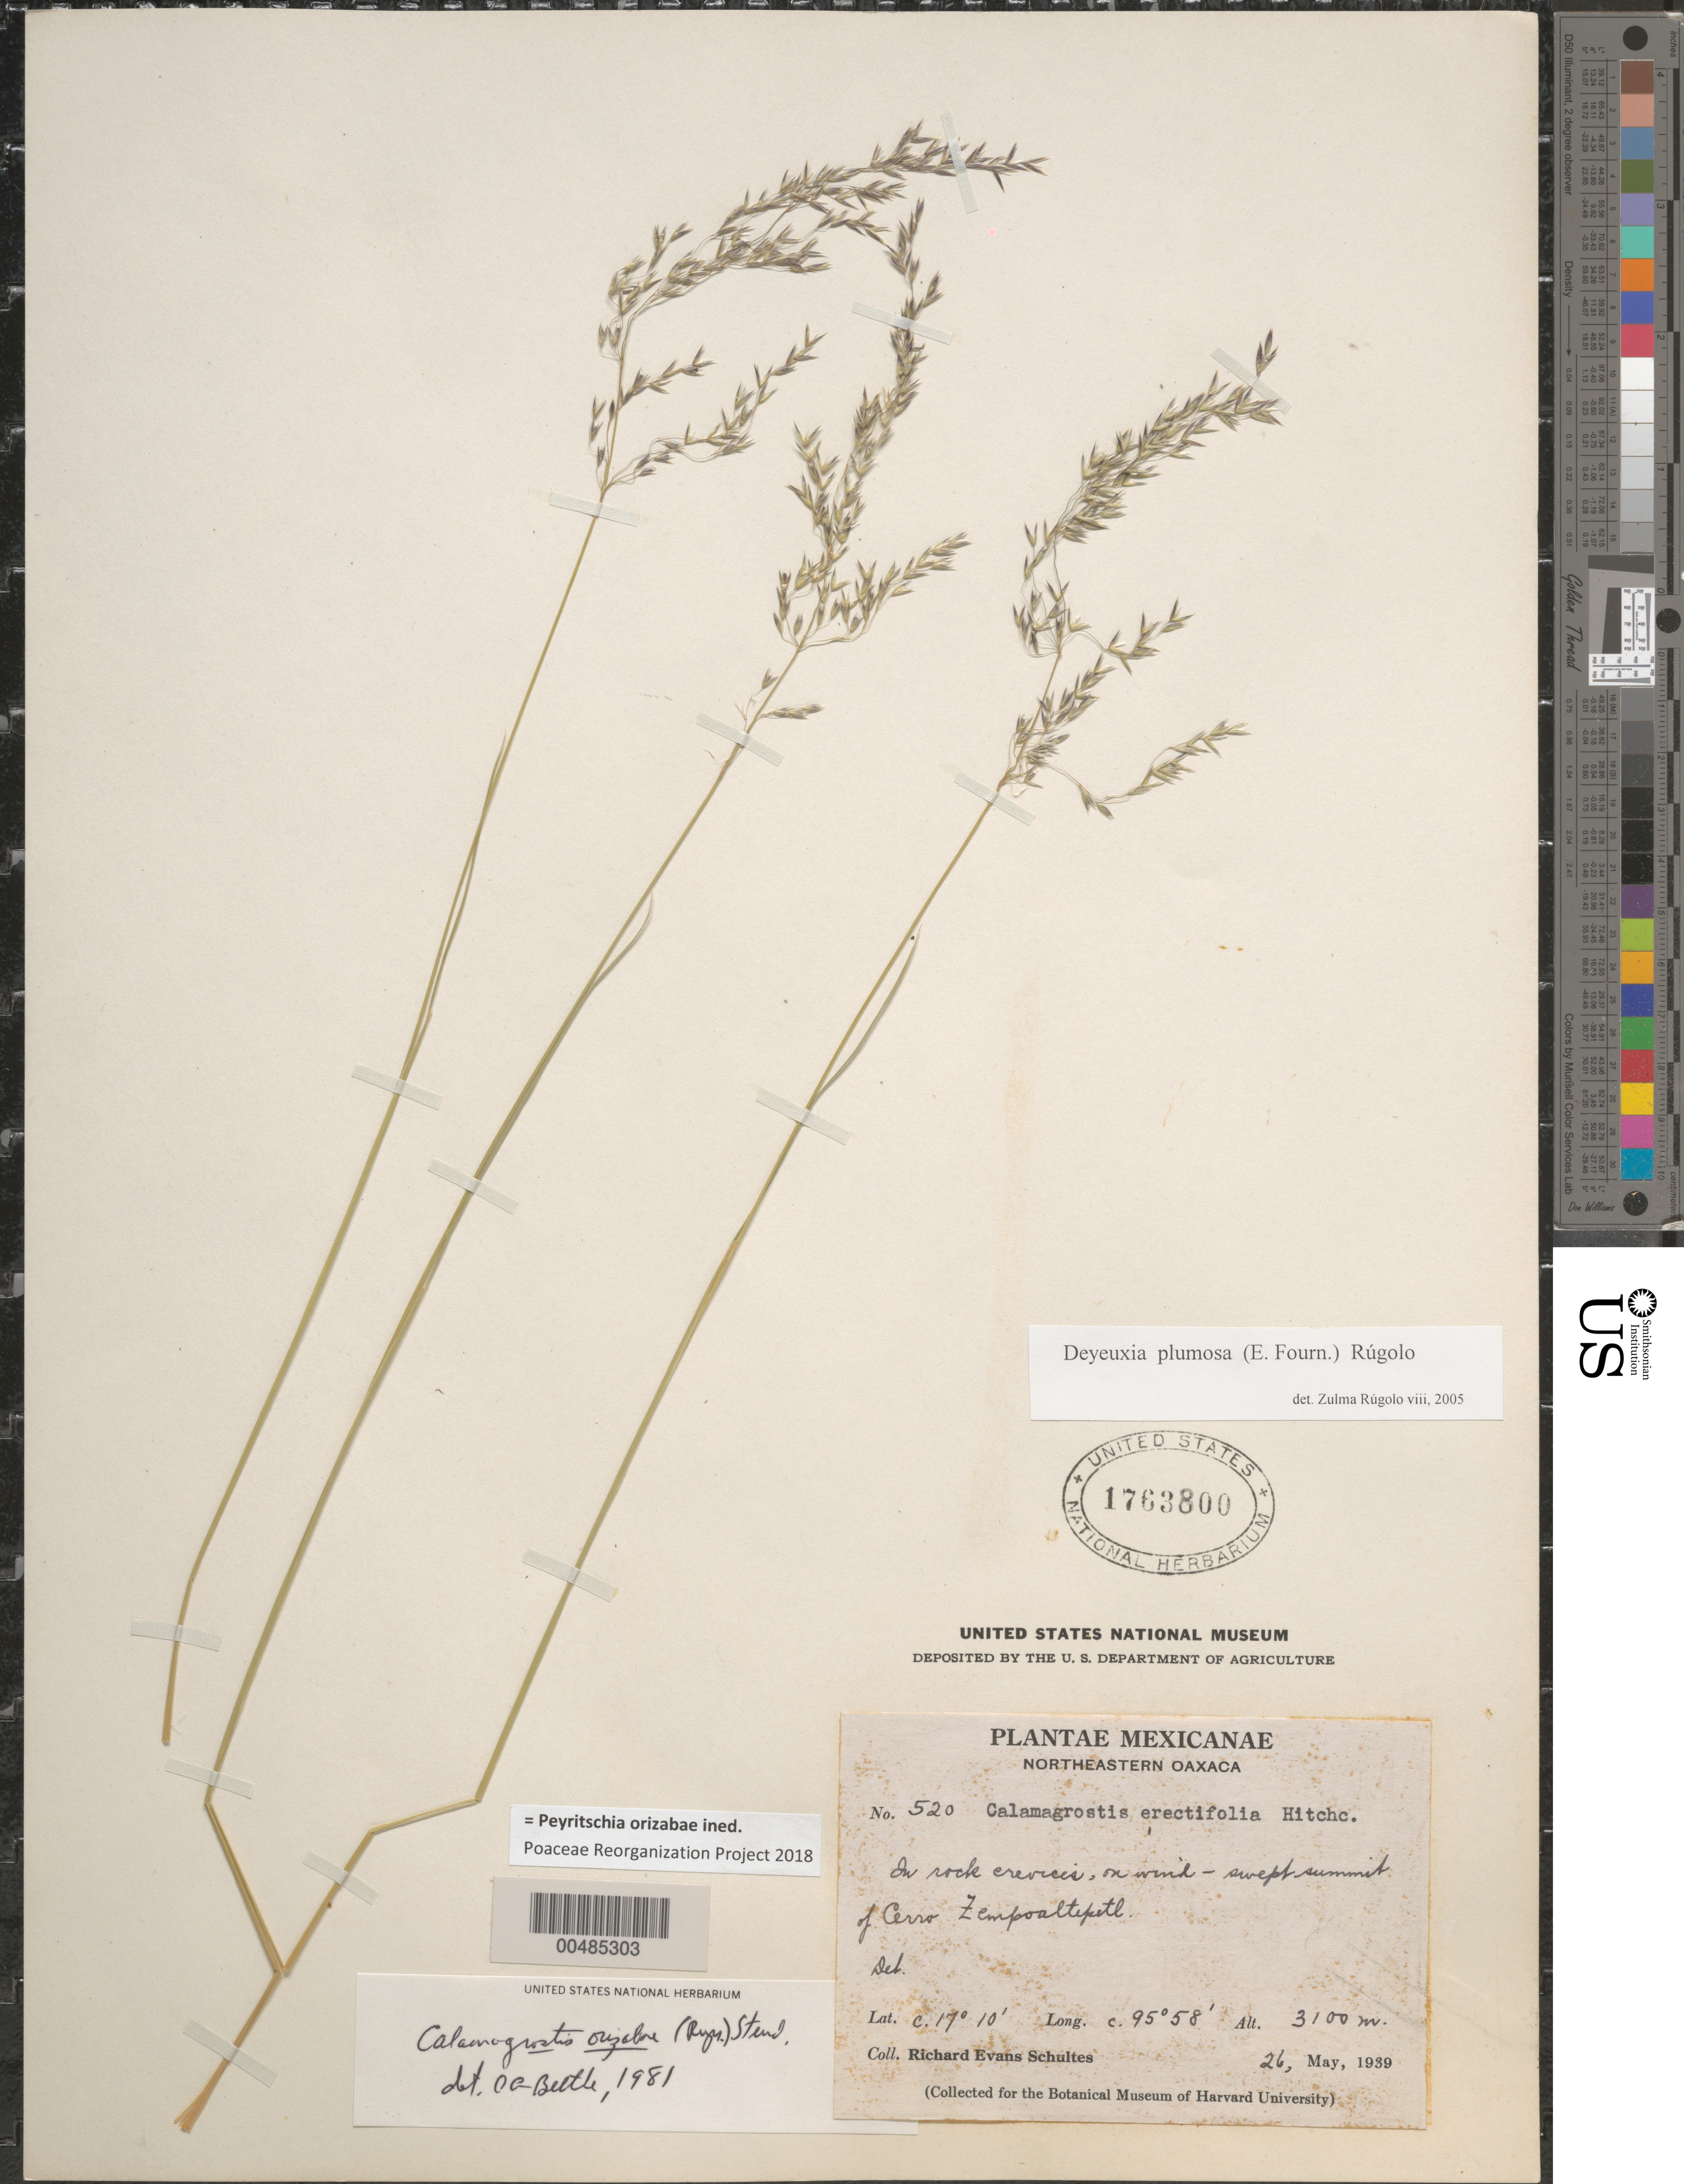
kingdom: Plantae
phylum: Tracheophyta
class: Liliopsida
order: Poales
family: Poaceae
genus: Peyritschia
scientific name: Peyritschia orizabae ined.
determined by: Poaceae Reorganization Project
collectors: R. E. Schultes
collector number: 520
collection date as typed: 26 May 1939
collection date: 1939-05-26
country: Mexico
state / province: Oaxaca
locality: NE Oaxaca, Cerro Zempoaltepetl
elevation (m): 3100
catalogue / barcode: US 1763800